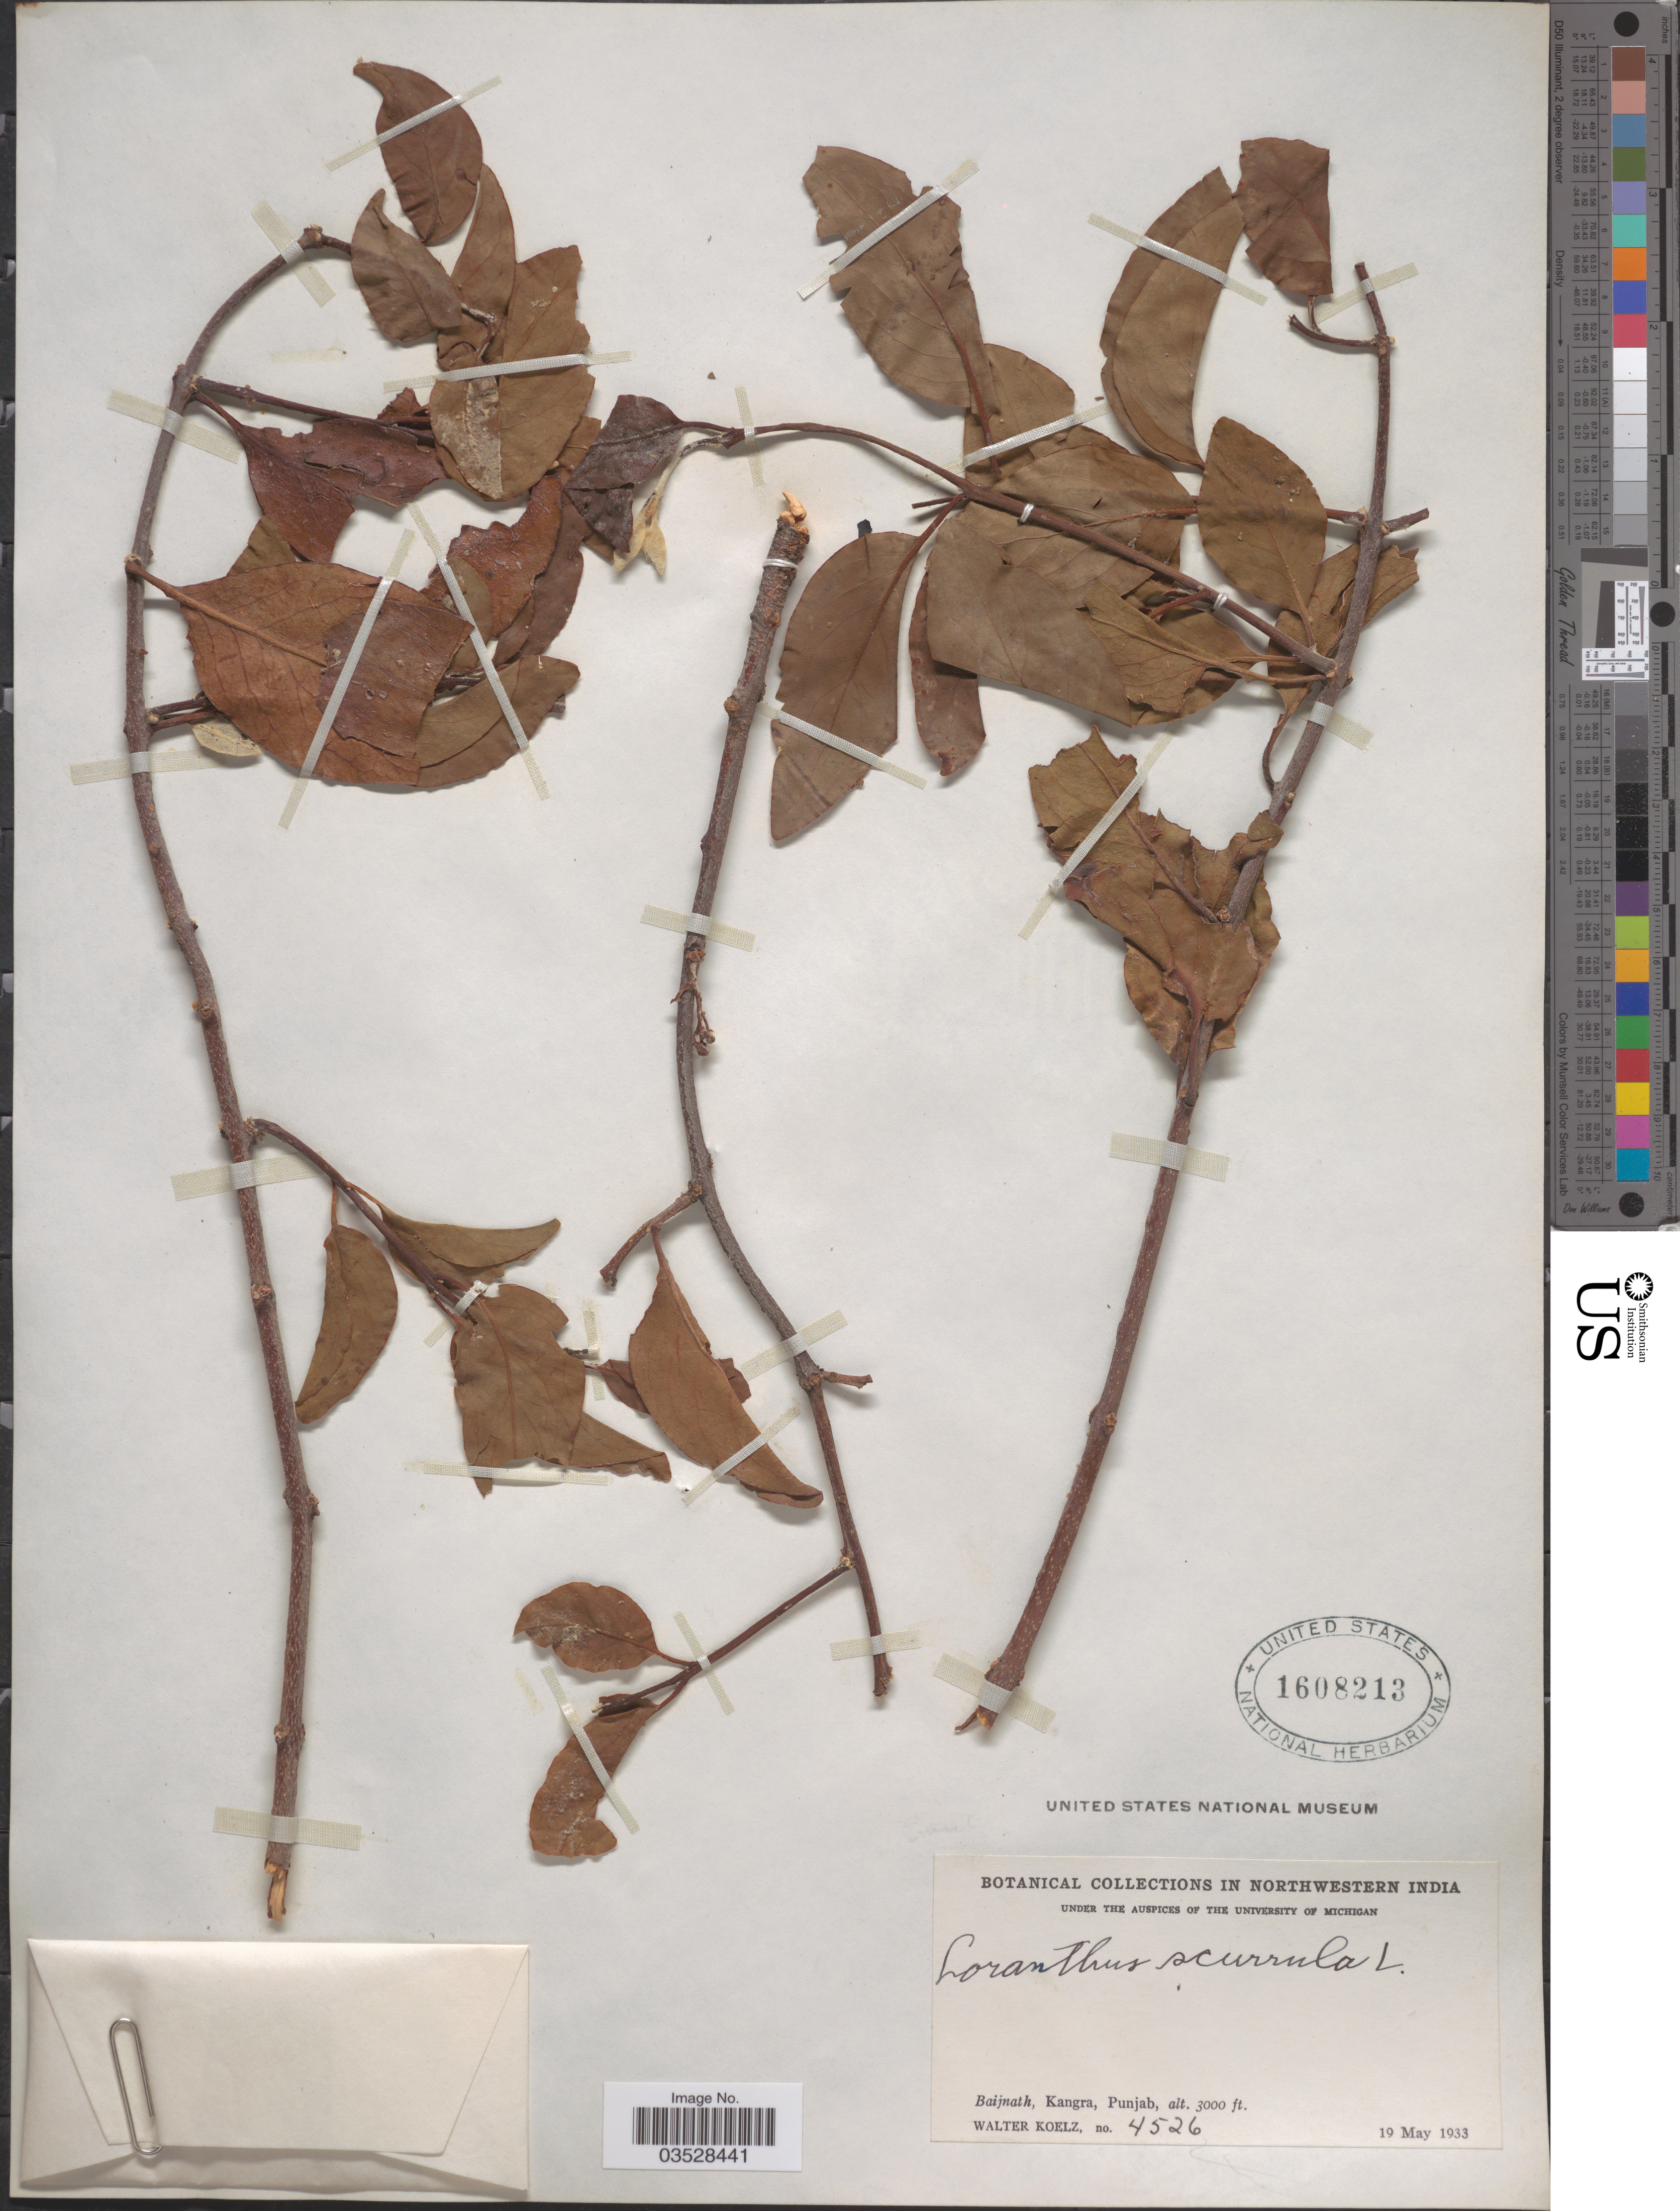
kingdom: Plantae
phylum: Tracheophyta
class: Magnoliopsida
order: Santalales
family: Loranthaceae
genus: Loranthus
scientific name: Loranthus scurrula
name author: L.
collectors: W. N. Koelz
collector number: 4526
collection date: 1933-05-19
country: India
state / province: Punjab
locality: Northwestern India. Baijnath, Kangra.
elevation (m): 914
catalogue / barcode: US 1608213